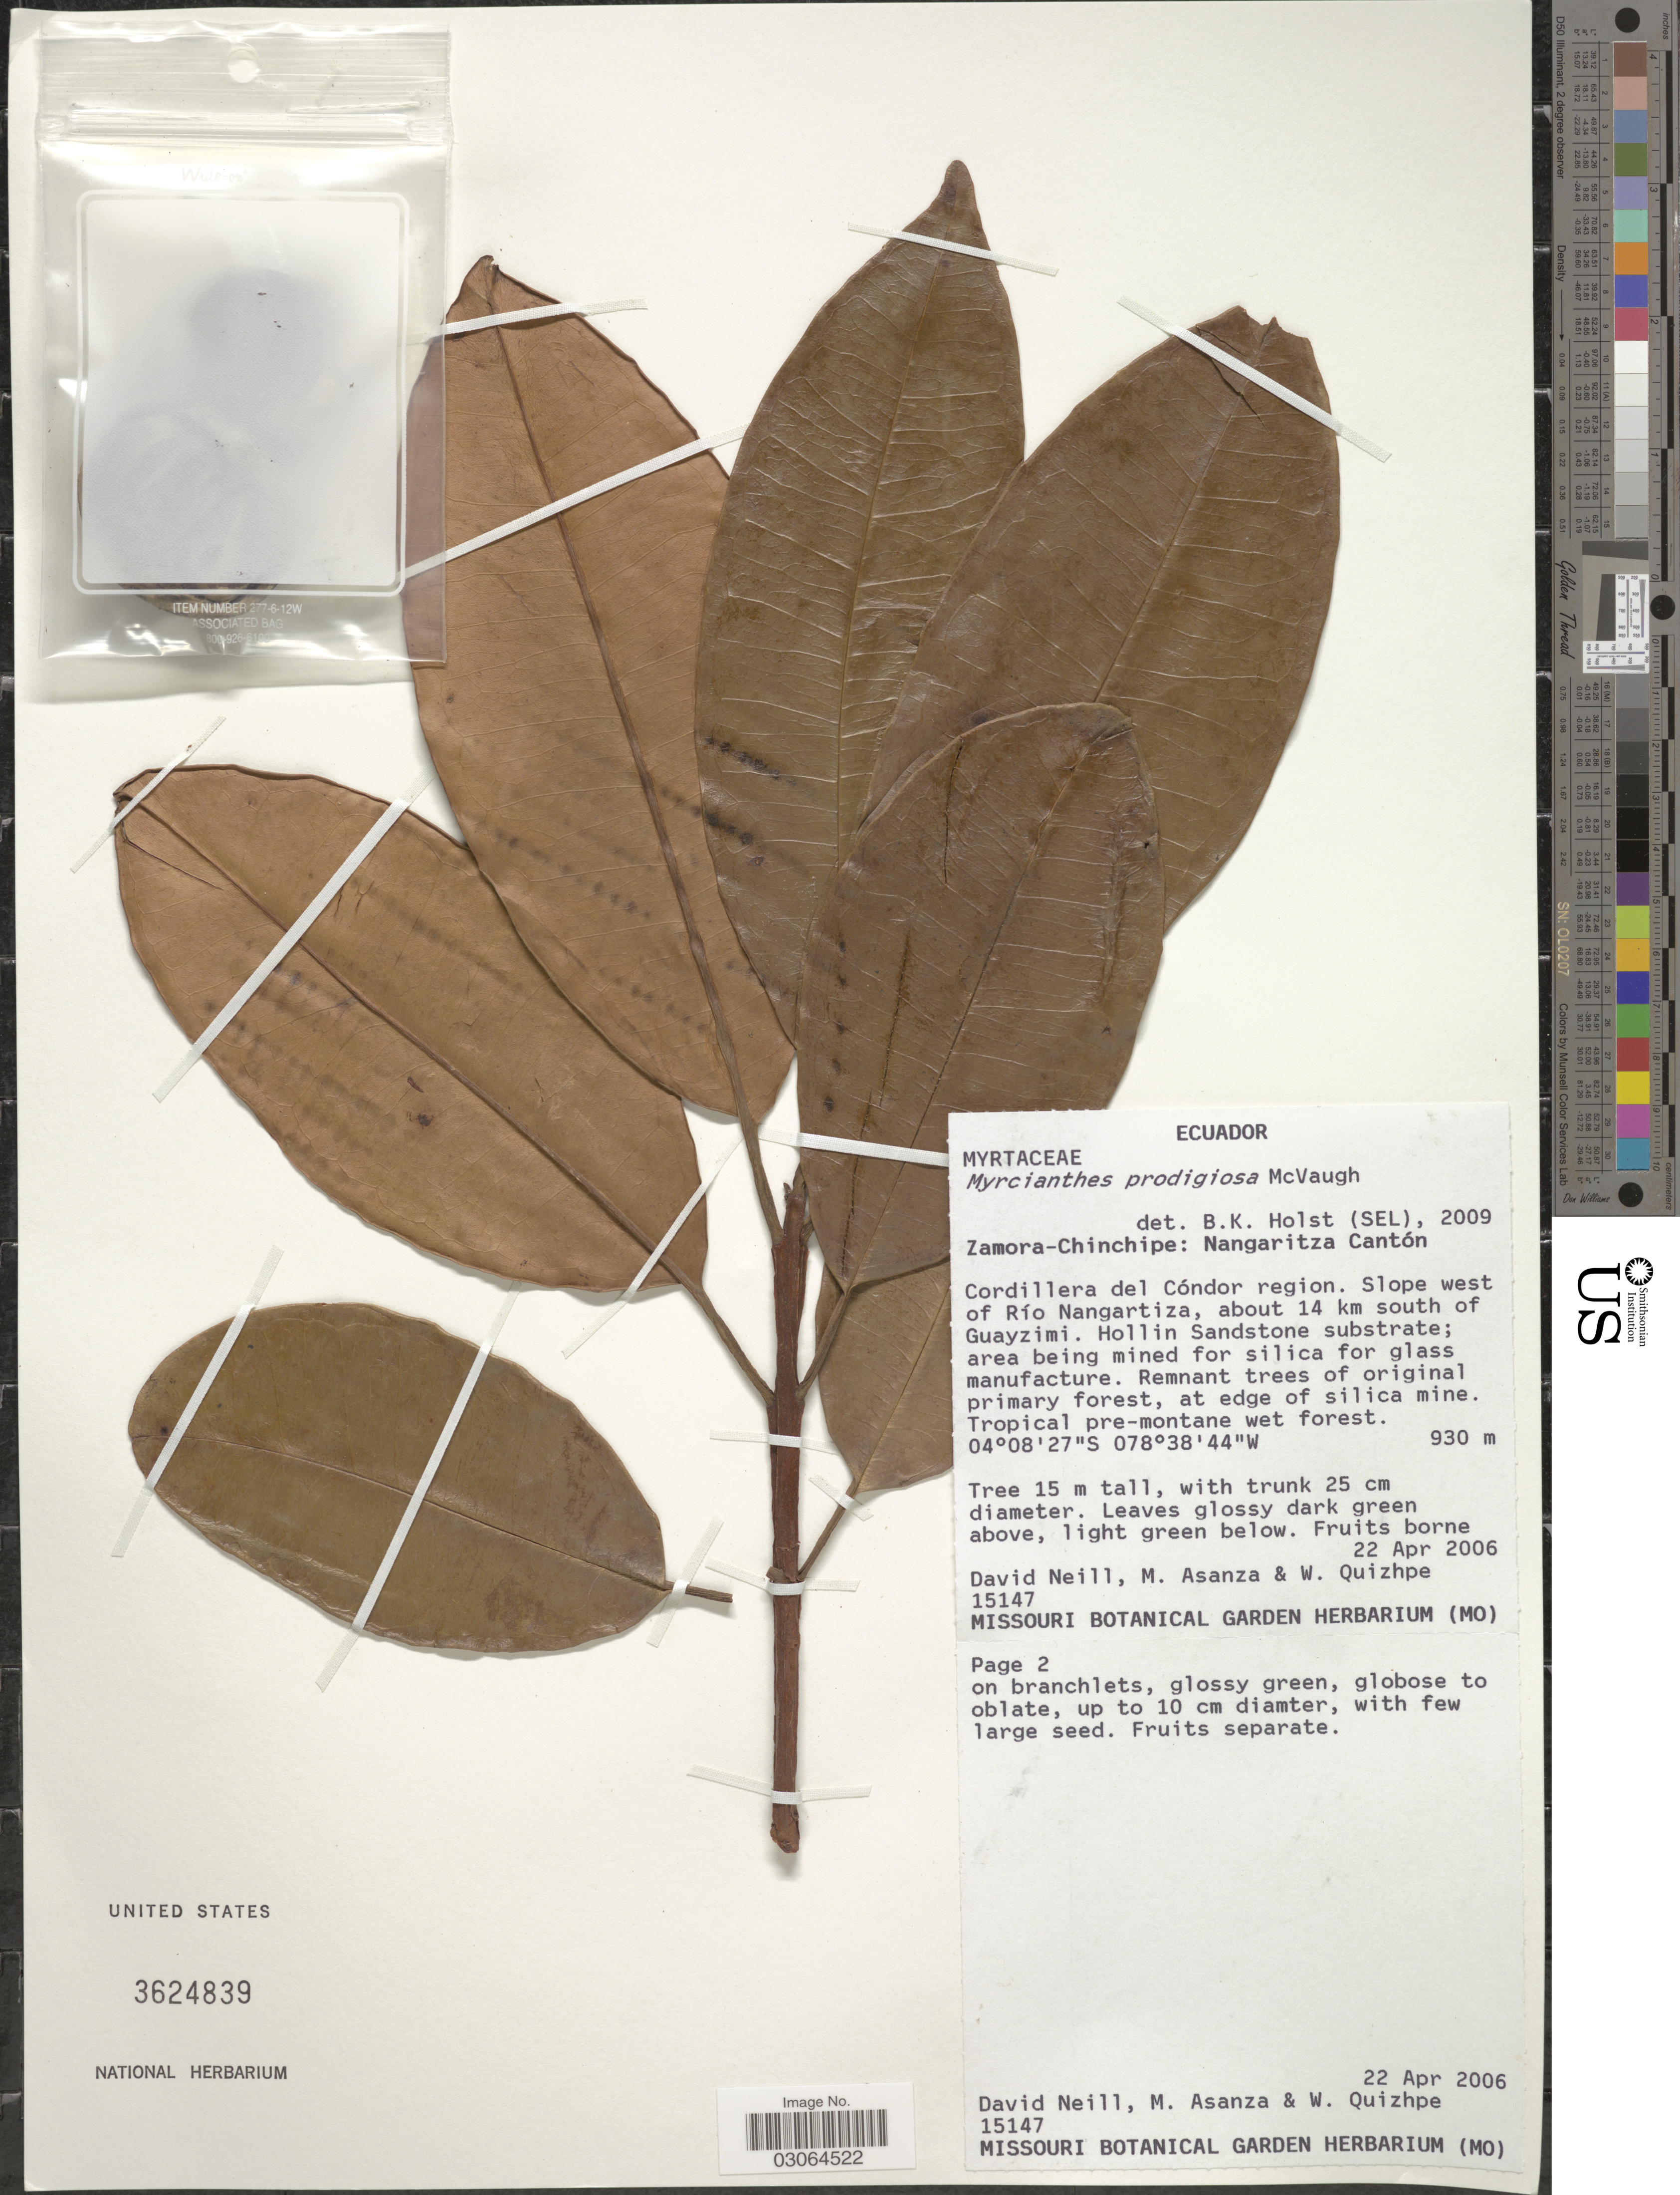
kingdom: Plantae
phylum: Tracheophyta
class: Magnoliopsida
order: Myrtales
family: Myrtaceae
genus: Myrcianthes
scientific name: Myrcianthes prodigiosa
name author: McVaugh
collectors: D. Neill, M. Asanza & W. Quizhpe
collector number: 15147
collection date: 2006-04-22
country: Ecuador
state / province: Zamora-Chinchipe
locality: Nangaritza Cantón, Cordillera del Cóndor region. Slope west of Río Nangartiza, about 14 km south of Guayzimi. Hollin Sandstone substrate.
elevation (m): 930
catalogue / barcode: US 3624839